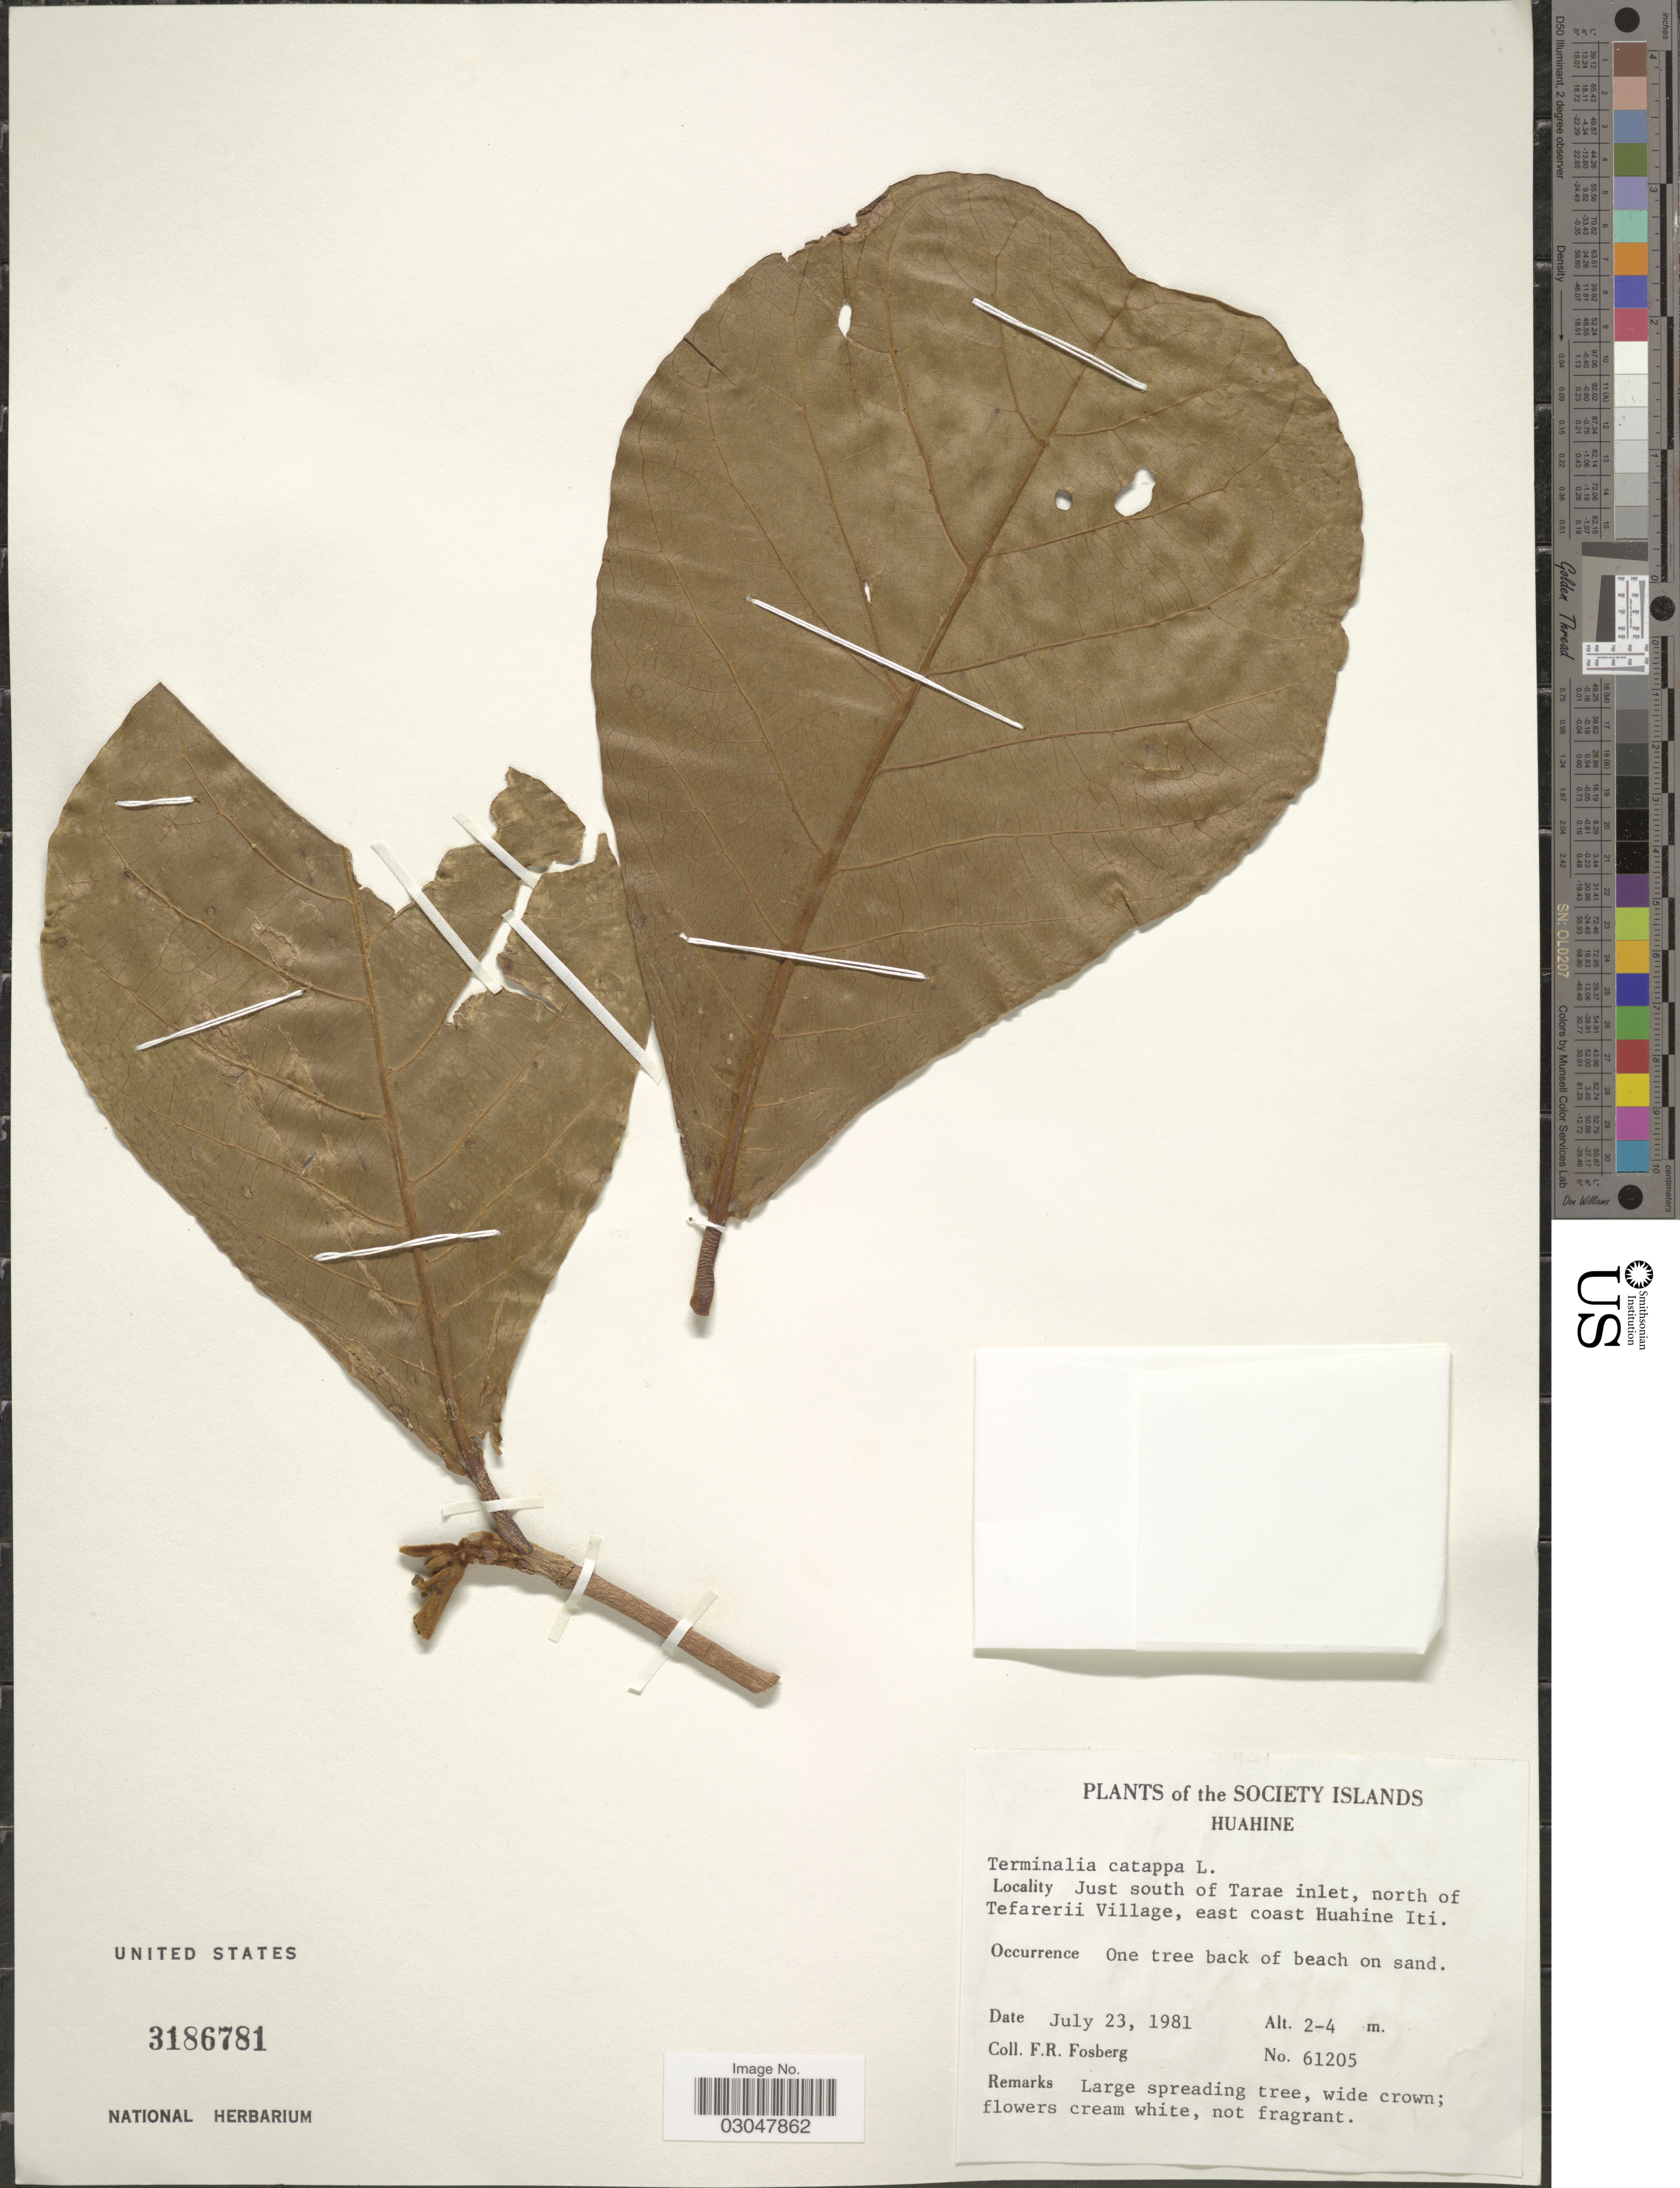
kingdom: Plantae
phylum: Tracheophyta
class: Magnoliopsida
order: Myrtales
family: Combretaceae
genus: Terminalia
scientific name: Terminalia catappa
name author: L.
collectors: F. R. Fosberg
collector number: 61205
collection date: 1981-07-23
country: French Polynesia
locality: Society Islands. Huahine. Just south of Tarae inlet, north of Tefarerii Village, east coast Huahine Iti.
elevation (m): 2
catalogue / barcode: US 3186781